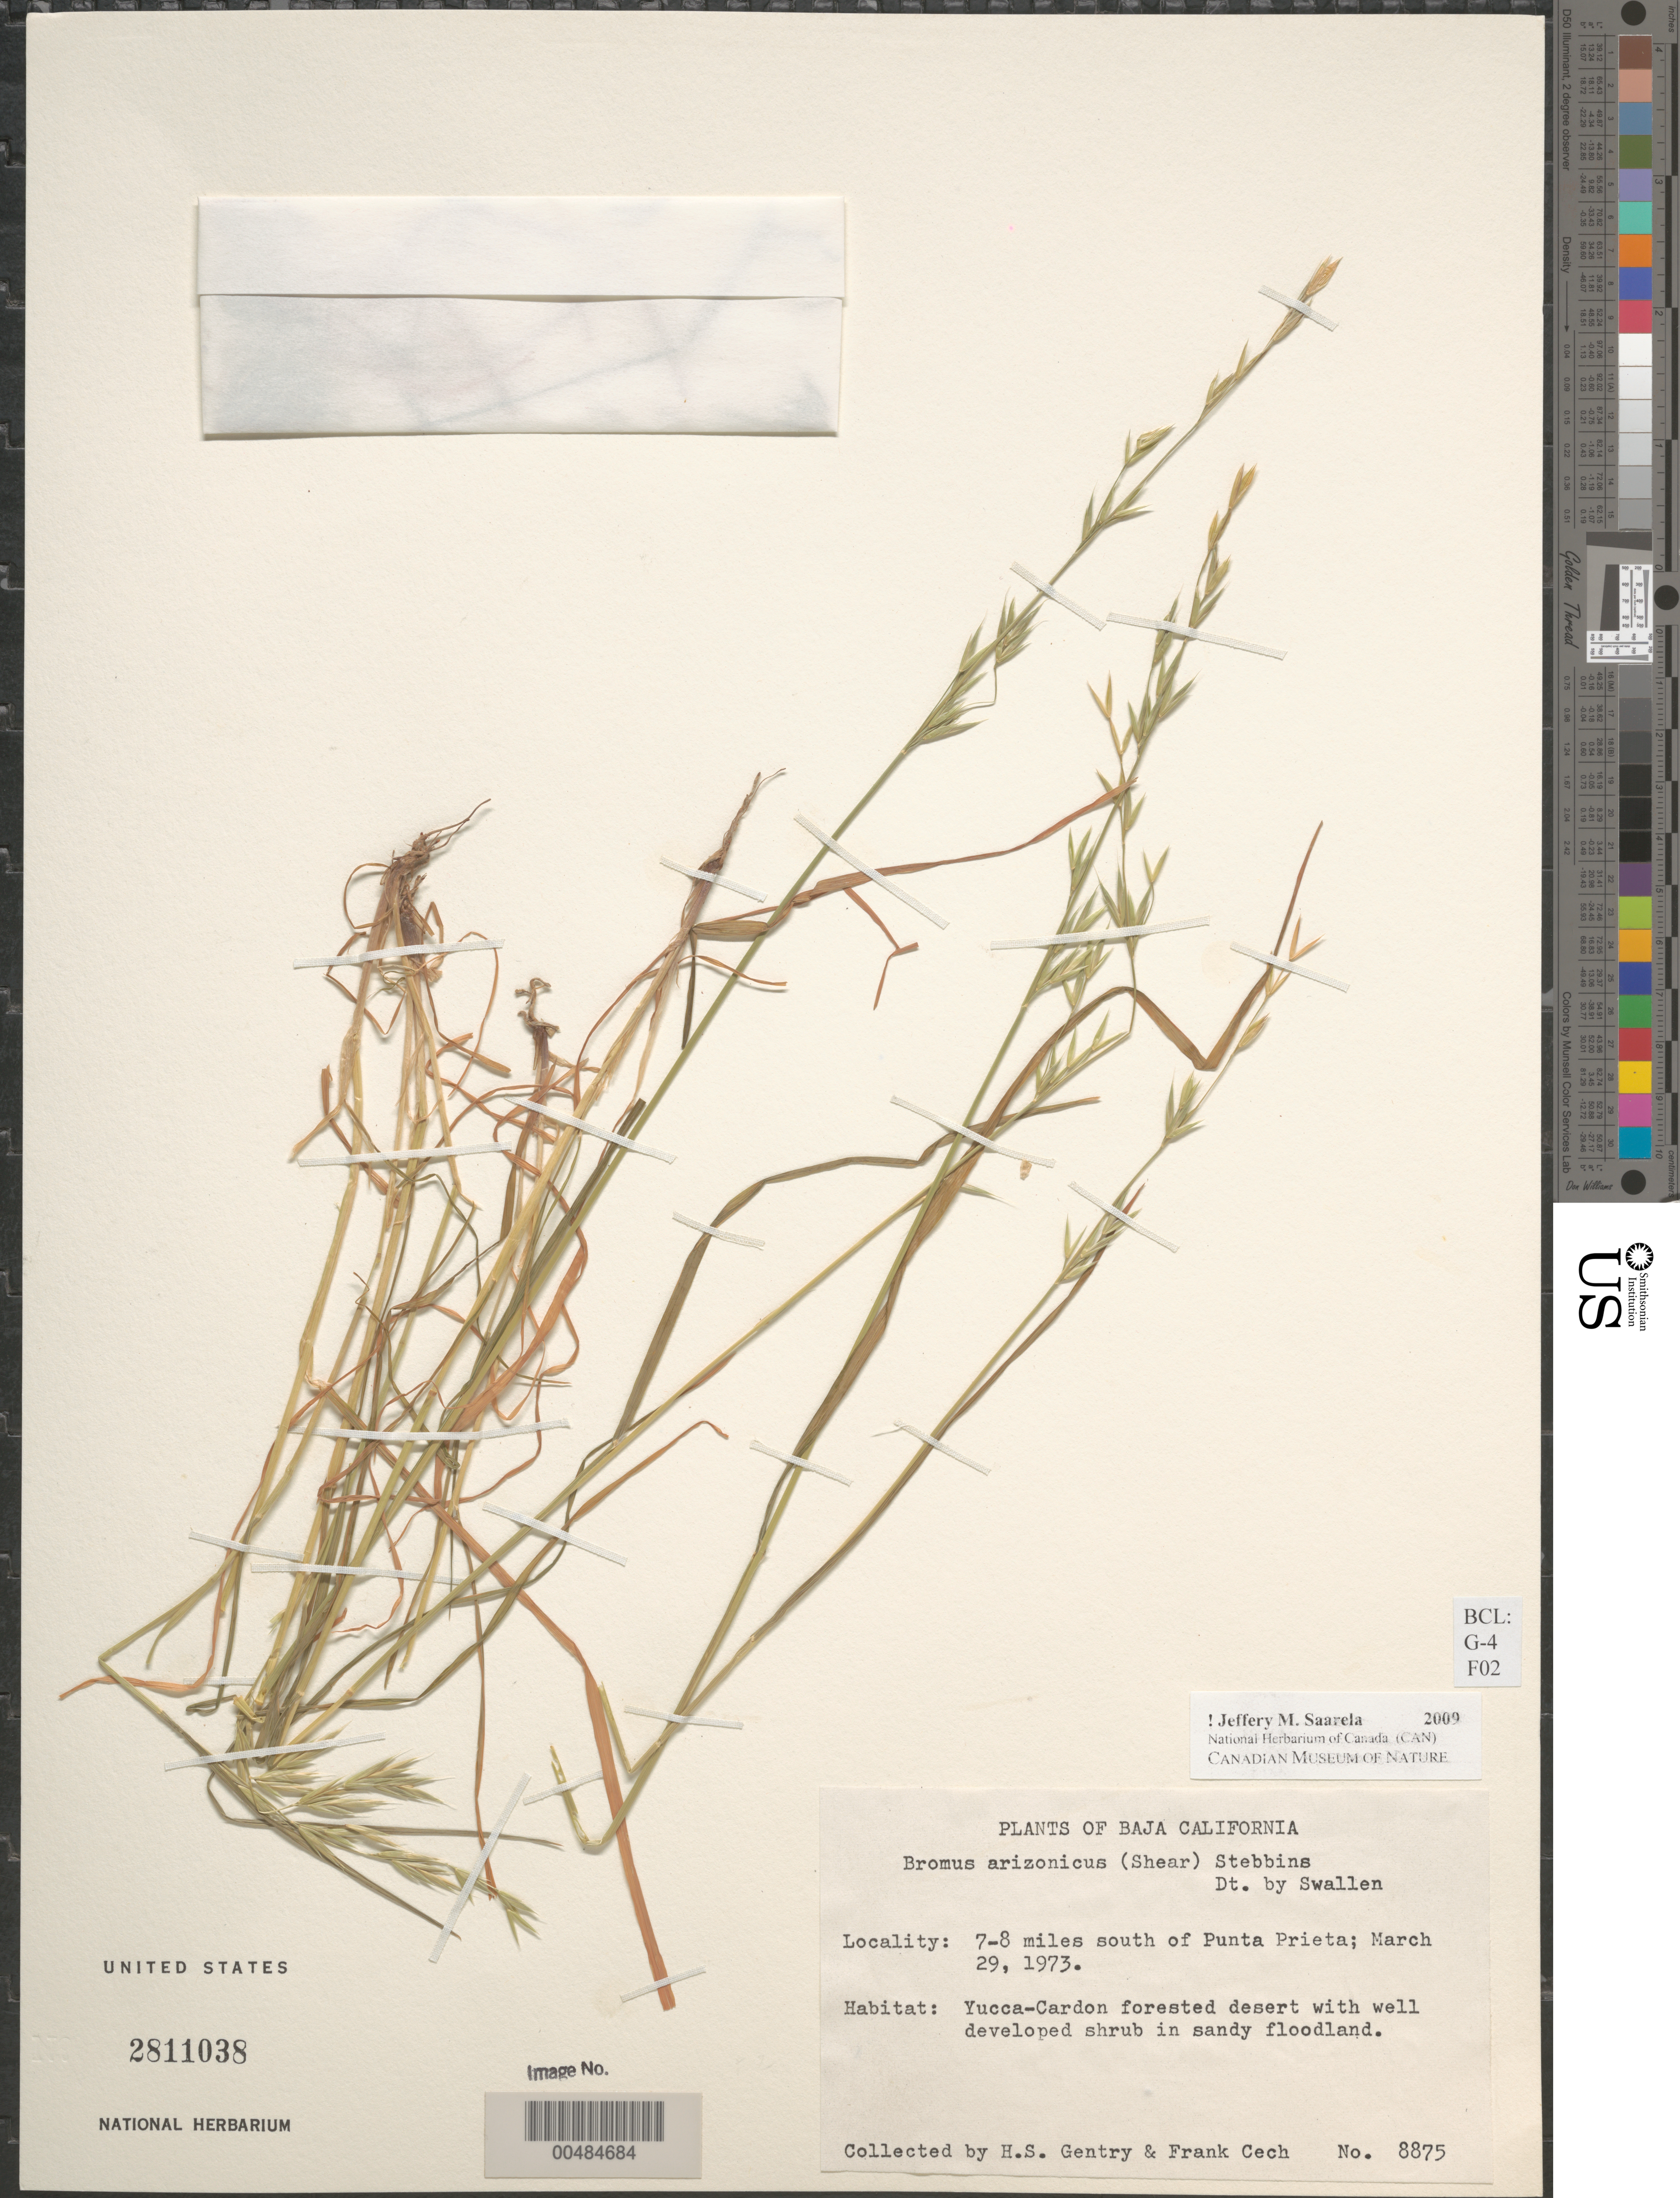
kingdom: Plantae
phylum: Tracheophyta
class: Liliopsida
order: Poales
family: Poaceae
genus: Bromus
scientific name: Bromus arizonicus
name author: (Shear) Stebbins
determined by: Swallen, Jason R.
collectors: H. S. Gentry & F. Cech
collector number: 8875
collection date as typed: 29 Mar 1973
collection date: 1973-03-29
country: Mexico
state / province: Baja California Norte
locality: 7-8 mi S of Punta Prieta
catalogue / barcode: US 2811038